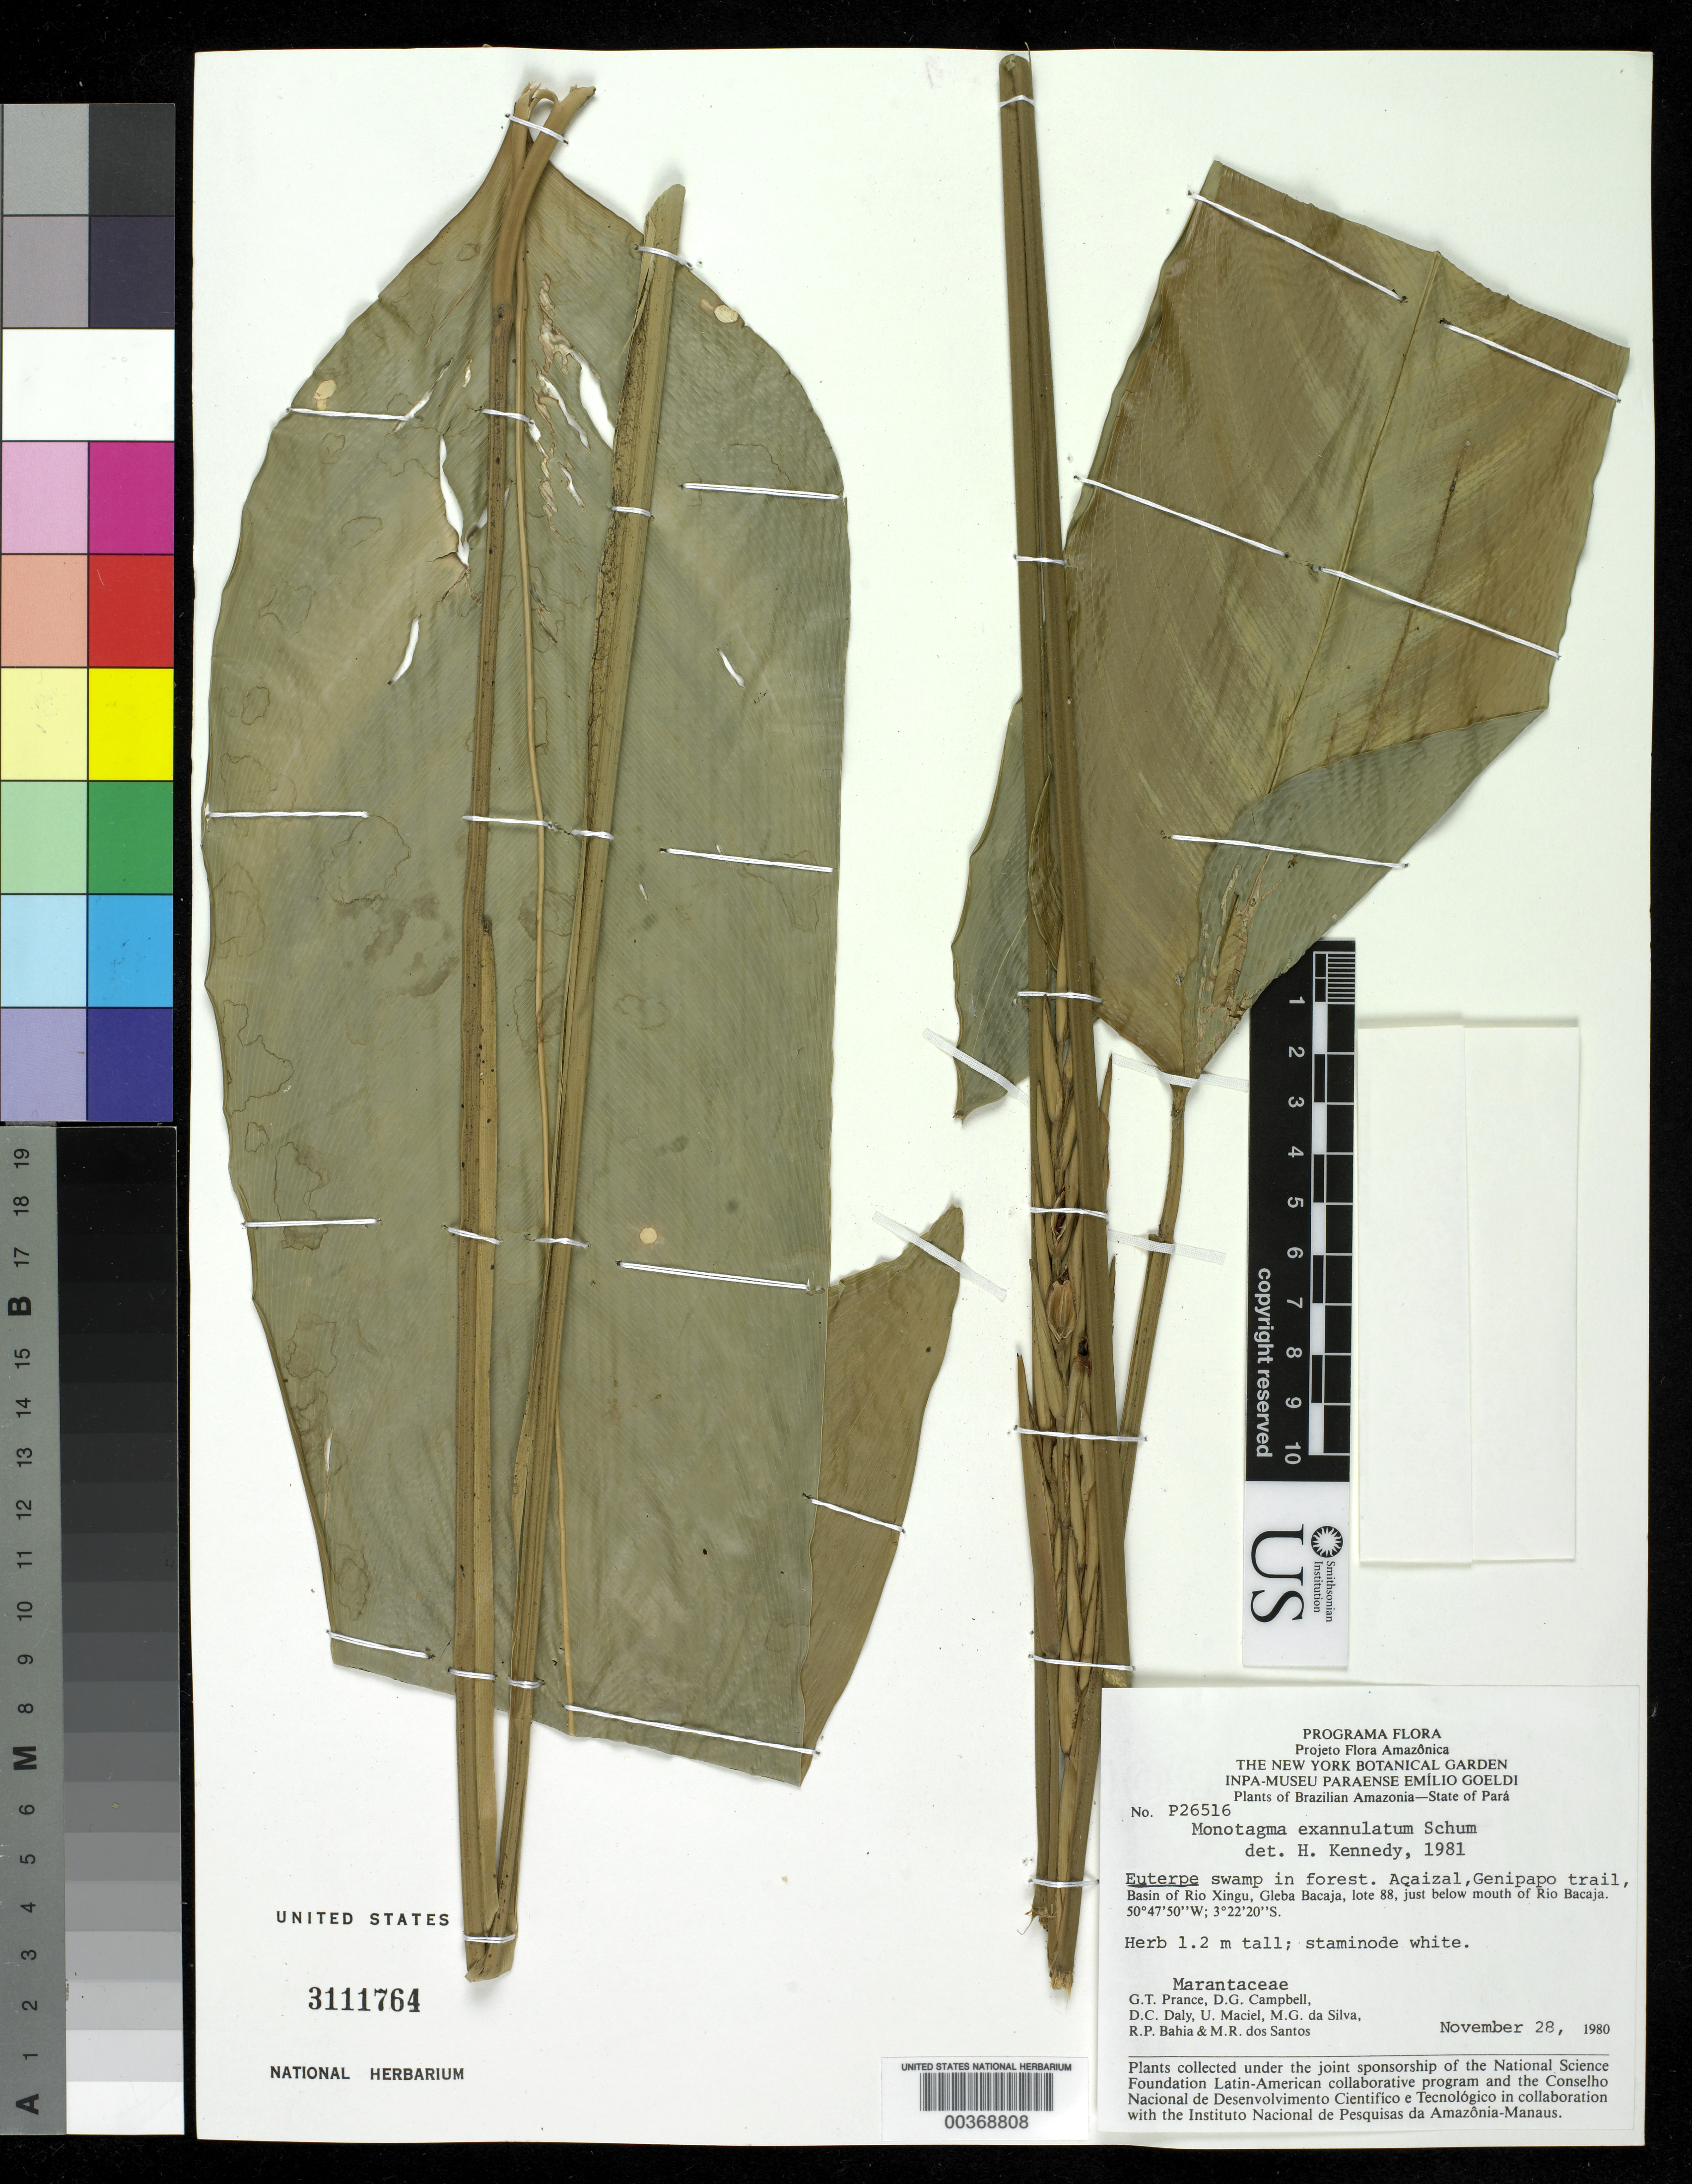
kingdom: Plantae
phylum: Tracheophyta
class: Liliopsida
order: Zingiberales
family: Marantaceae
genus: Monotagma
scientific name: Monotagma exannulatum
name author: K. Schum.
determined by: Kennedy, Helen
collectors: G. T. Prance, E. G. Campbell, D. C. Daly, U. Maciel & M. G. Silva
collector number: P26516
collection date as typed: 28 Nov 1980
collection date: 1980-11-28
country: Brazil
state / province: Pará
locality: Plants of brazilian amazonia, basin of rio xingu, gleba bacaja, lote 88, just below mouth of rio bacaja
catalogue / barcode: US 3111764